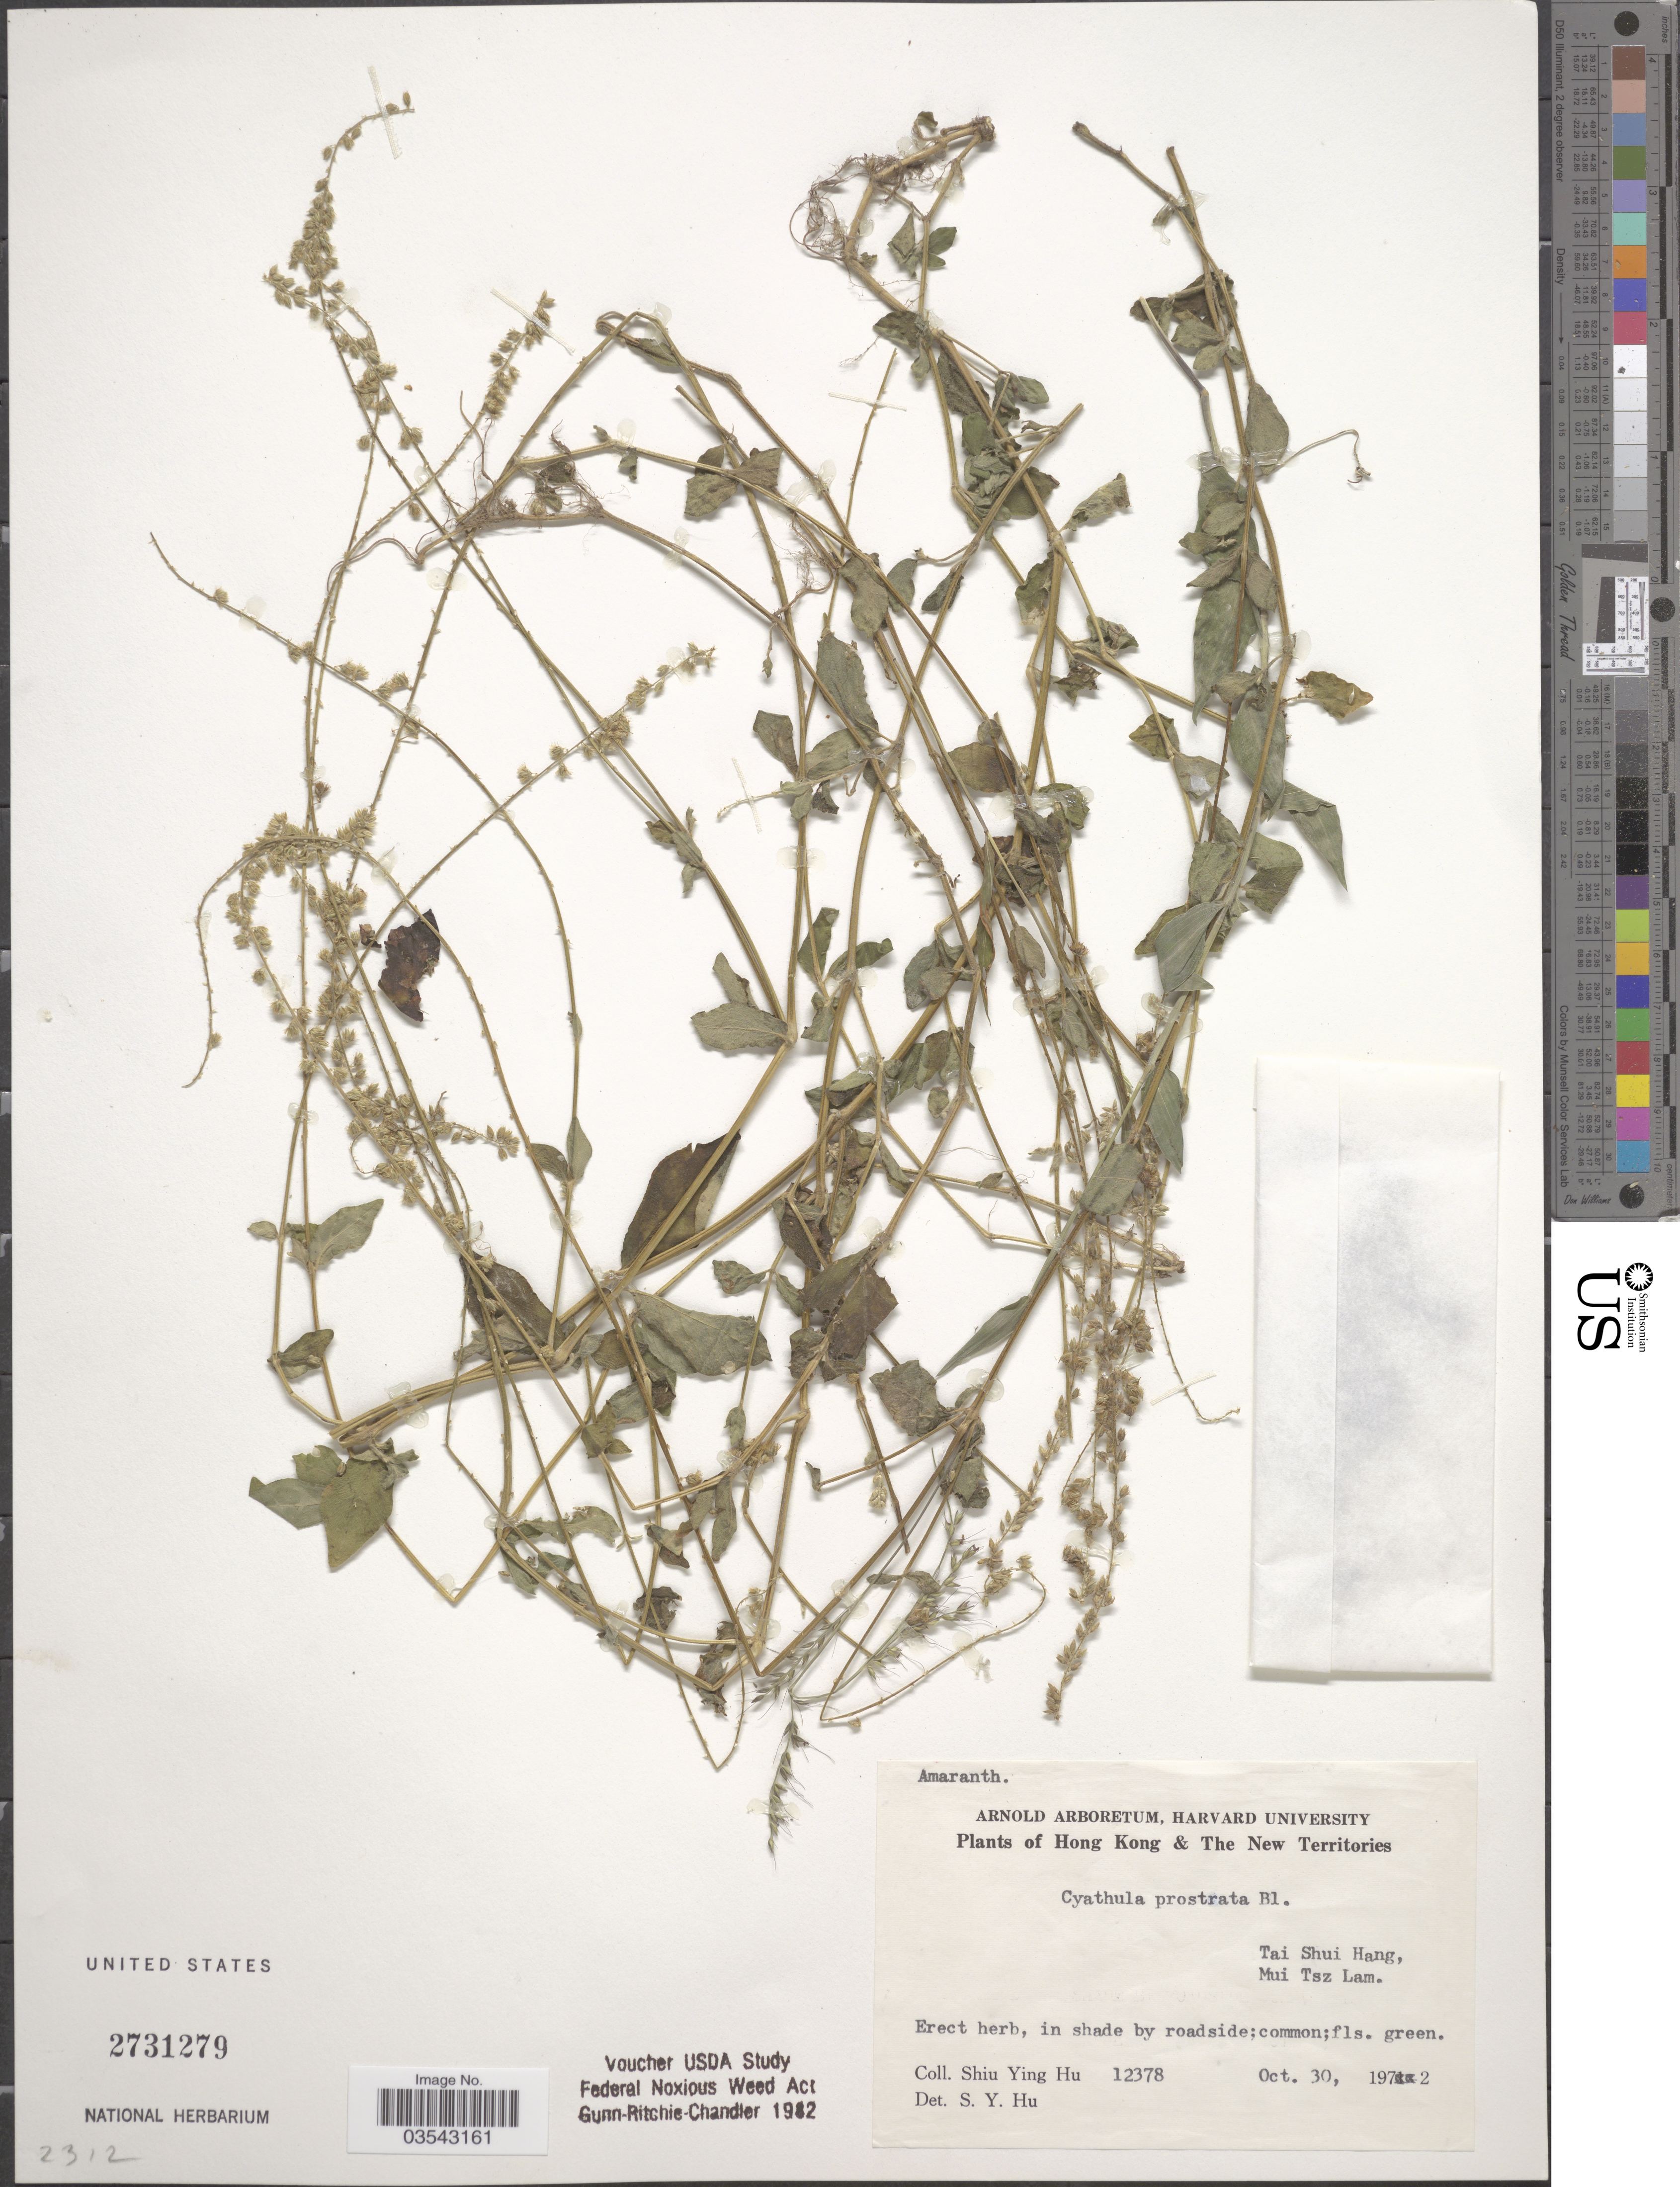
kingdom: Plantae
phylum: Tracheophyta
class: Magnoliopsida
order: Caryophyllales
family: Amaranthaceae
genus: Cyathula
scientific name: Cyathula prostrata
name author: (L.) Blume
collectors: S. Y. Hu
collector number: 12378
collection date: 1972-10-30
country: China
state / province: Hong Kong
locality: The New Territories. Tai Shui hang, Mui Tsz Lam.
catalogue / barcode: US 2731279